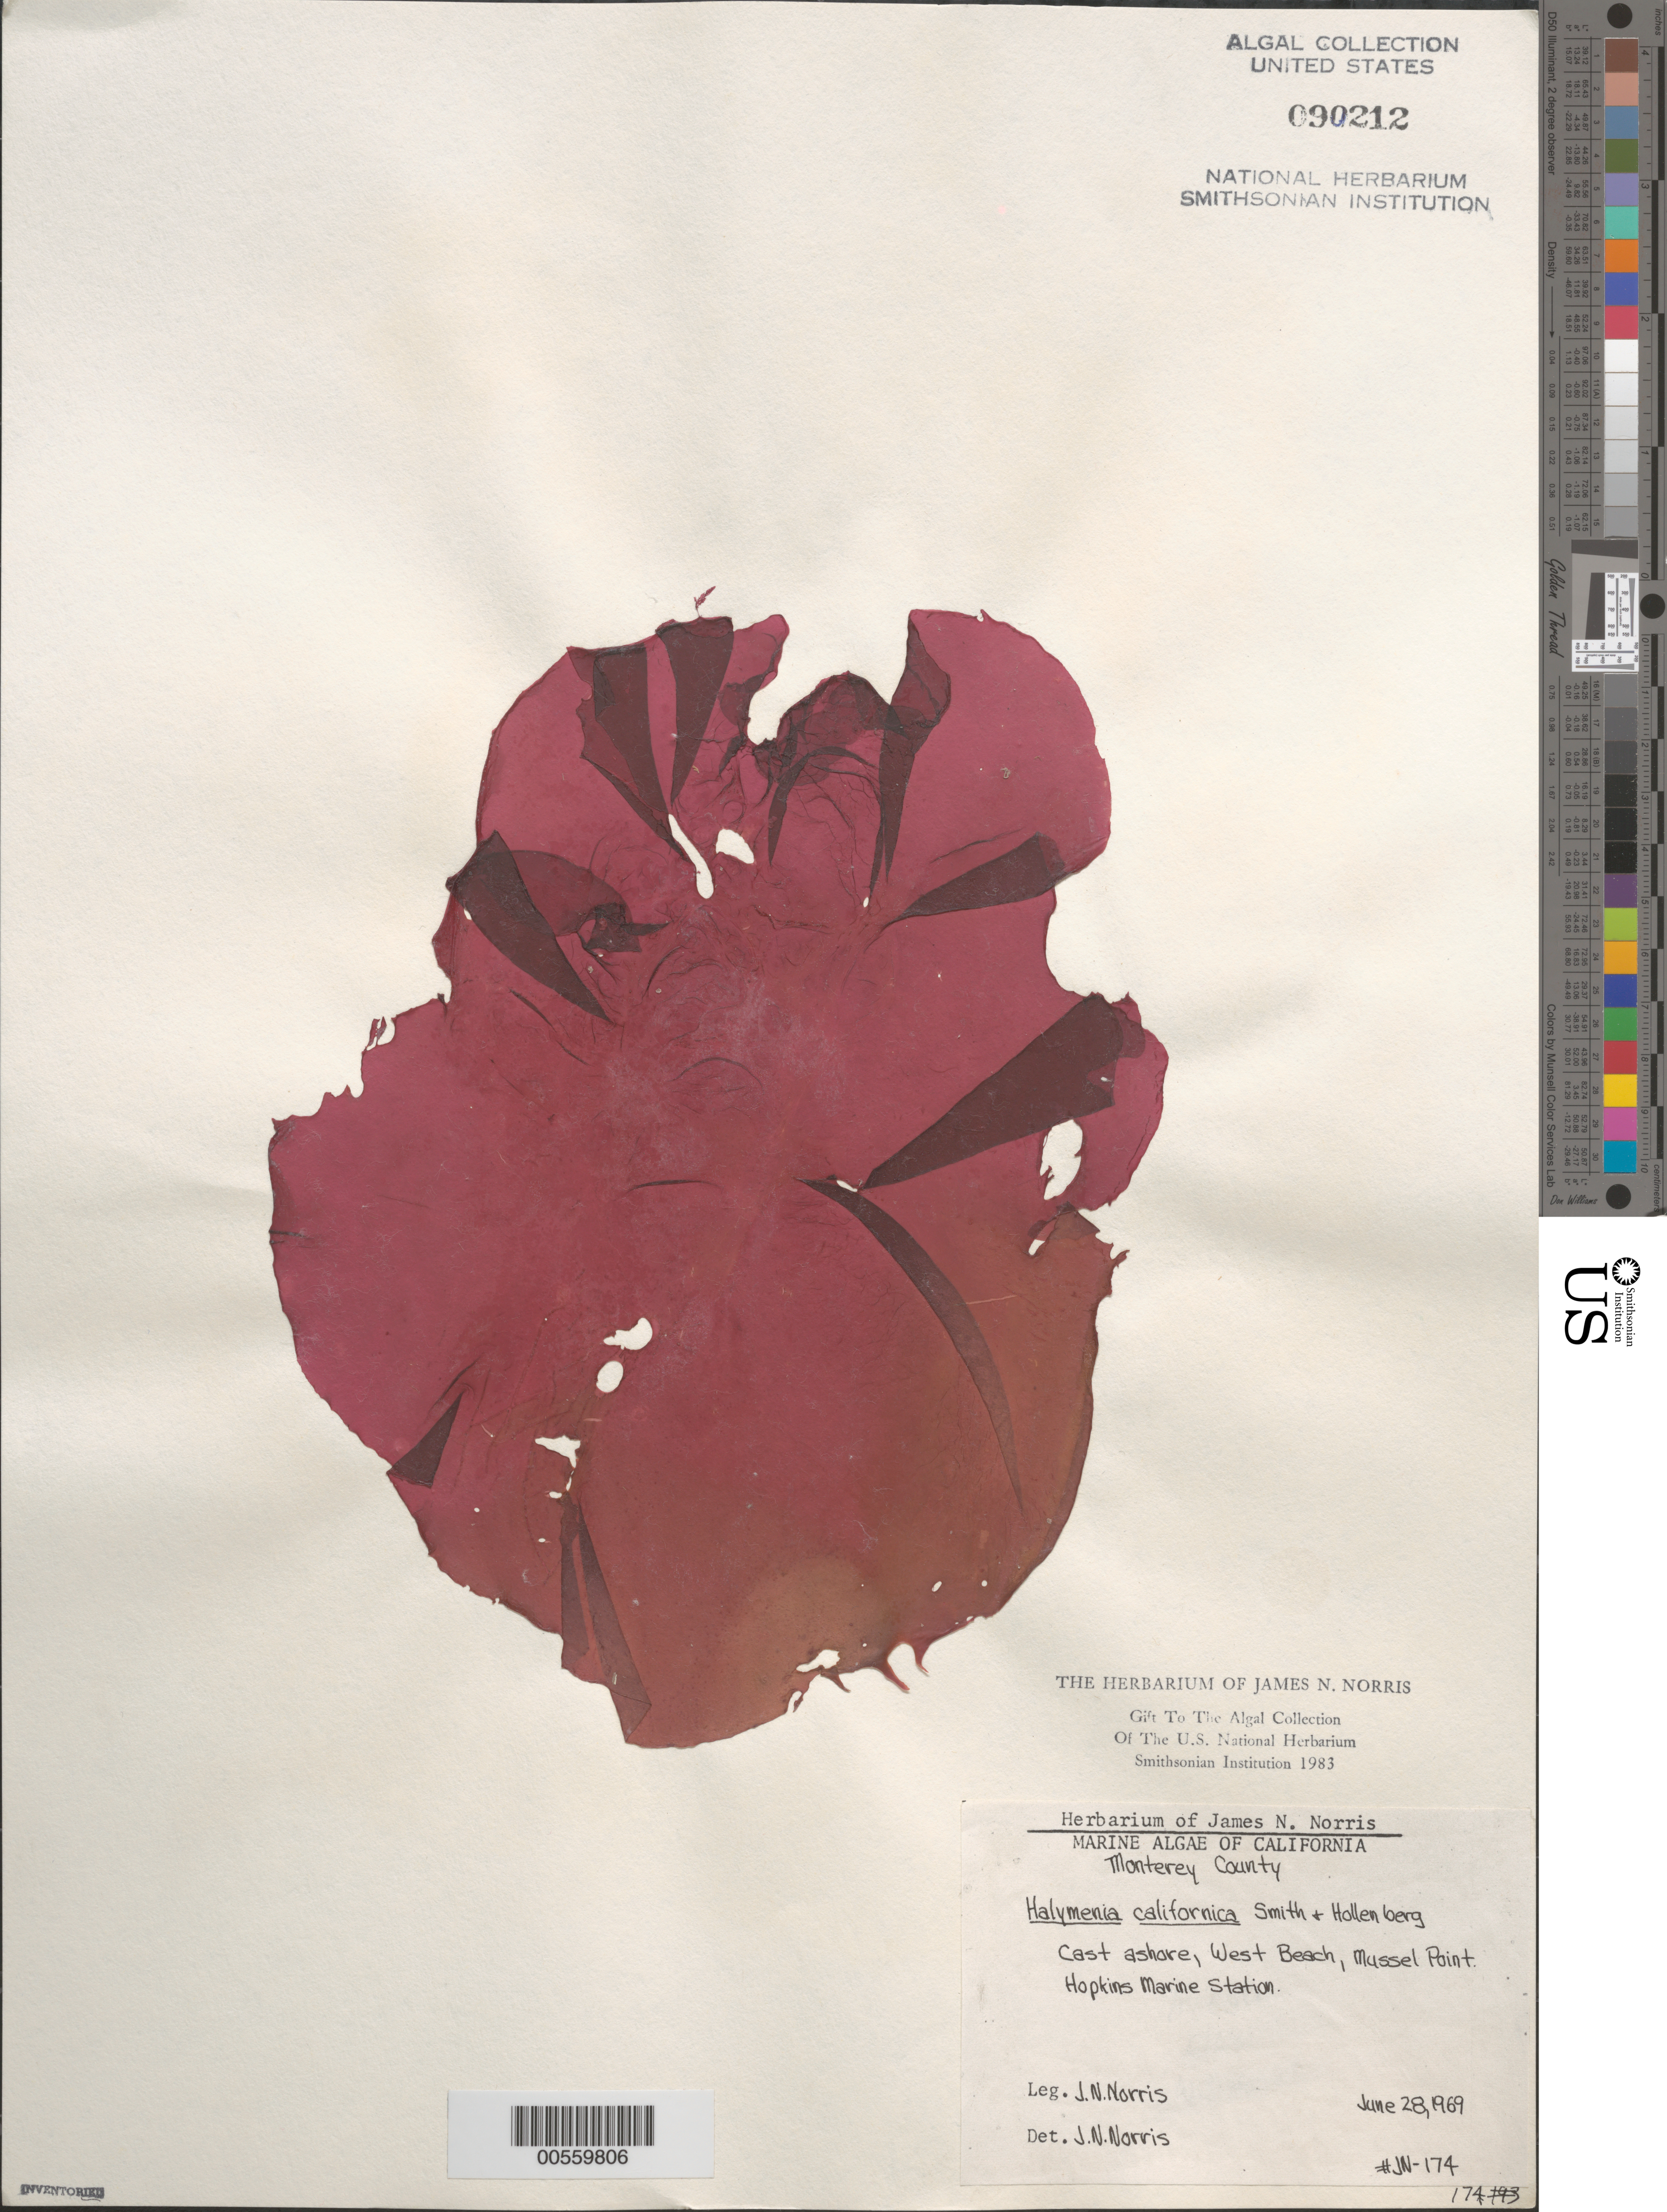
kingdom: Plantae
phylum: Rhodophyta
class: Florideophyceae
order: Halymeniales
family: Halymeniaceae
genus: Halymenia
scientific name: Halymenia californica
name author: G.M. Sm. & Hollenb.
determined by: Norris, James N.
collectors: J. N. Norris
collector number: JN-174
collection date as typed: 28 Jun 1969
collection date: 1969-06-28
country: United States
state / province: California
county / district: Monterey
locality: West beach, Hopkins Marine Station, Mussel Point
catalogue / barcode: US 90212